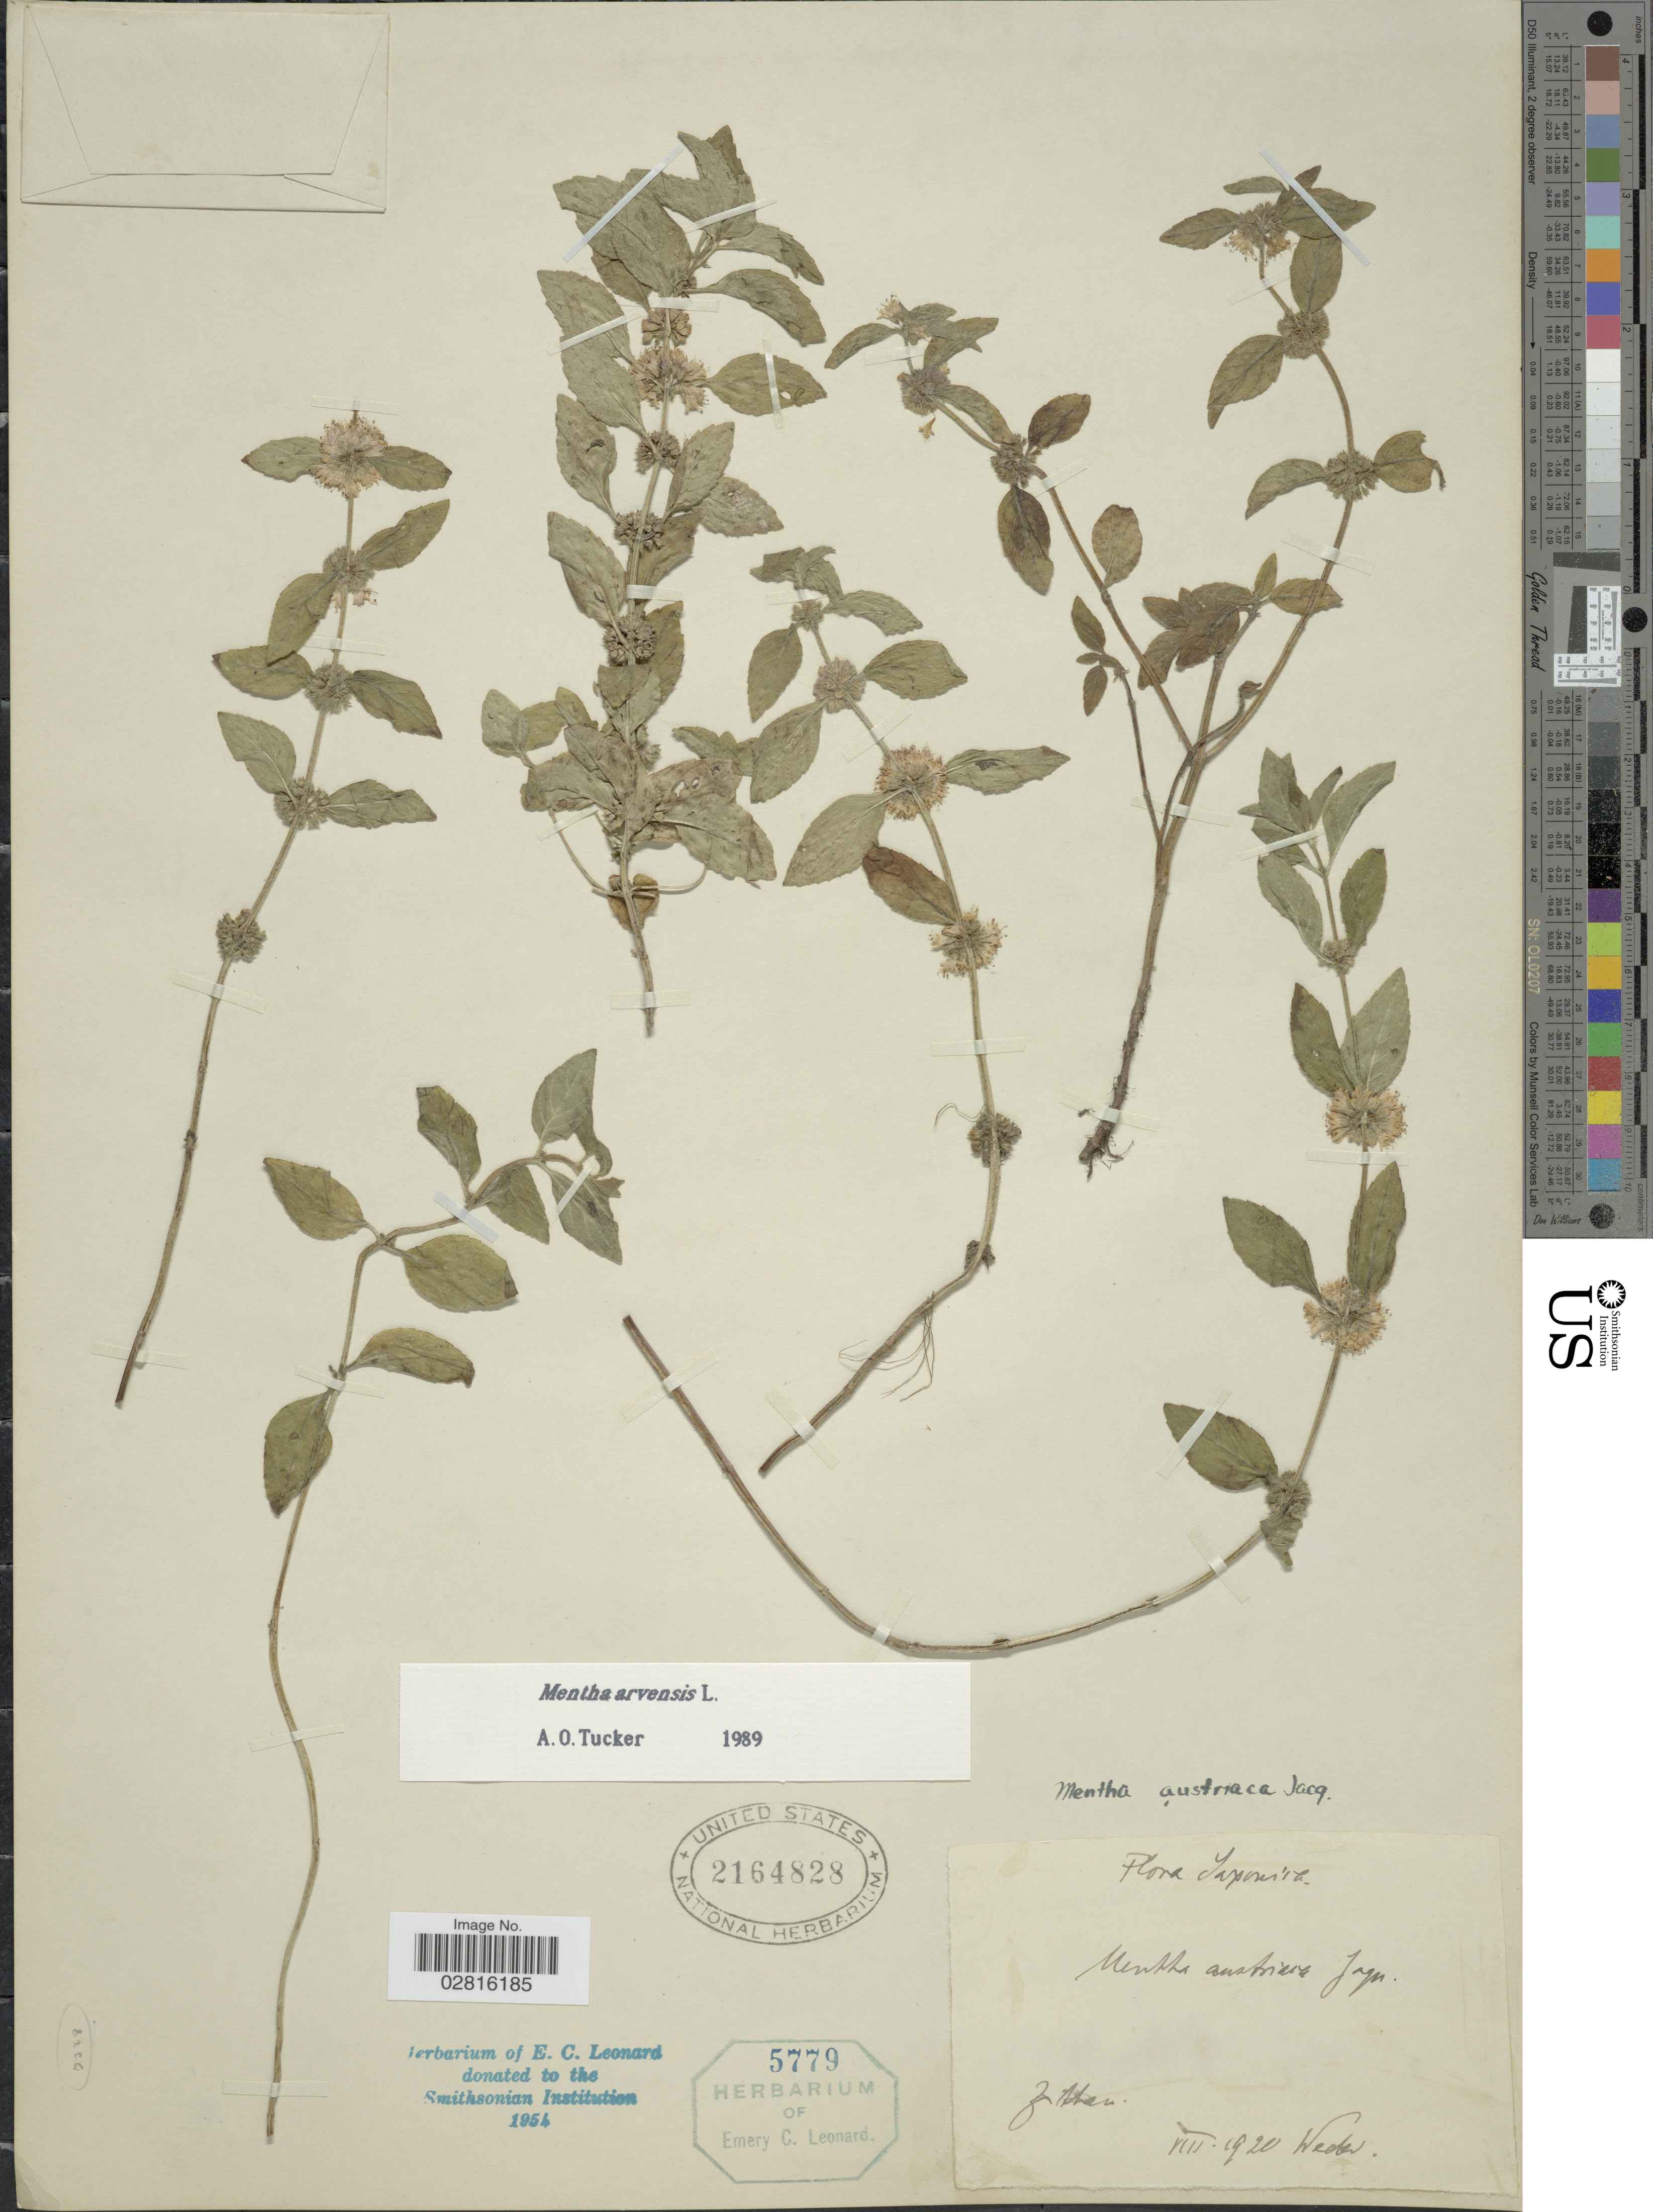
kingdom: Plantae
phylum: Tracheophyta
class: Magnoliopsida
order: Lamiales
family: Lamiaceae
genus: Mentha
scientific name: Mentha arvensis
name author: L.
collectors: Weder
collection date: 1920-08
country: Germany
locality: Saxonica. [illegible text]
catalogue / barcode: US 2164828